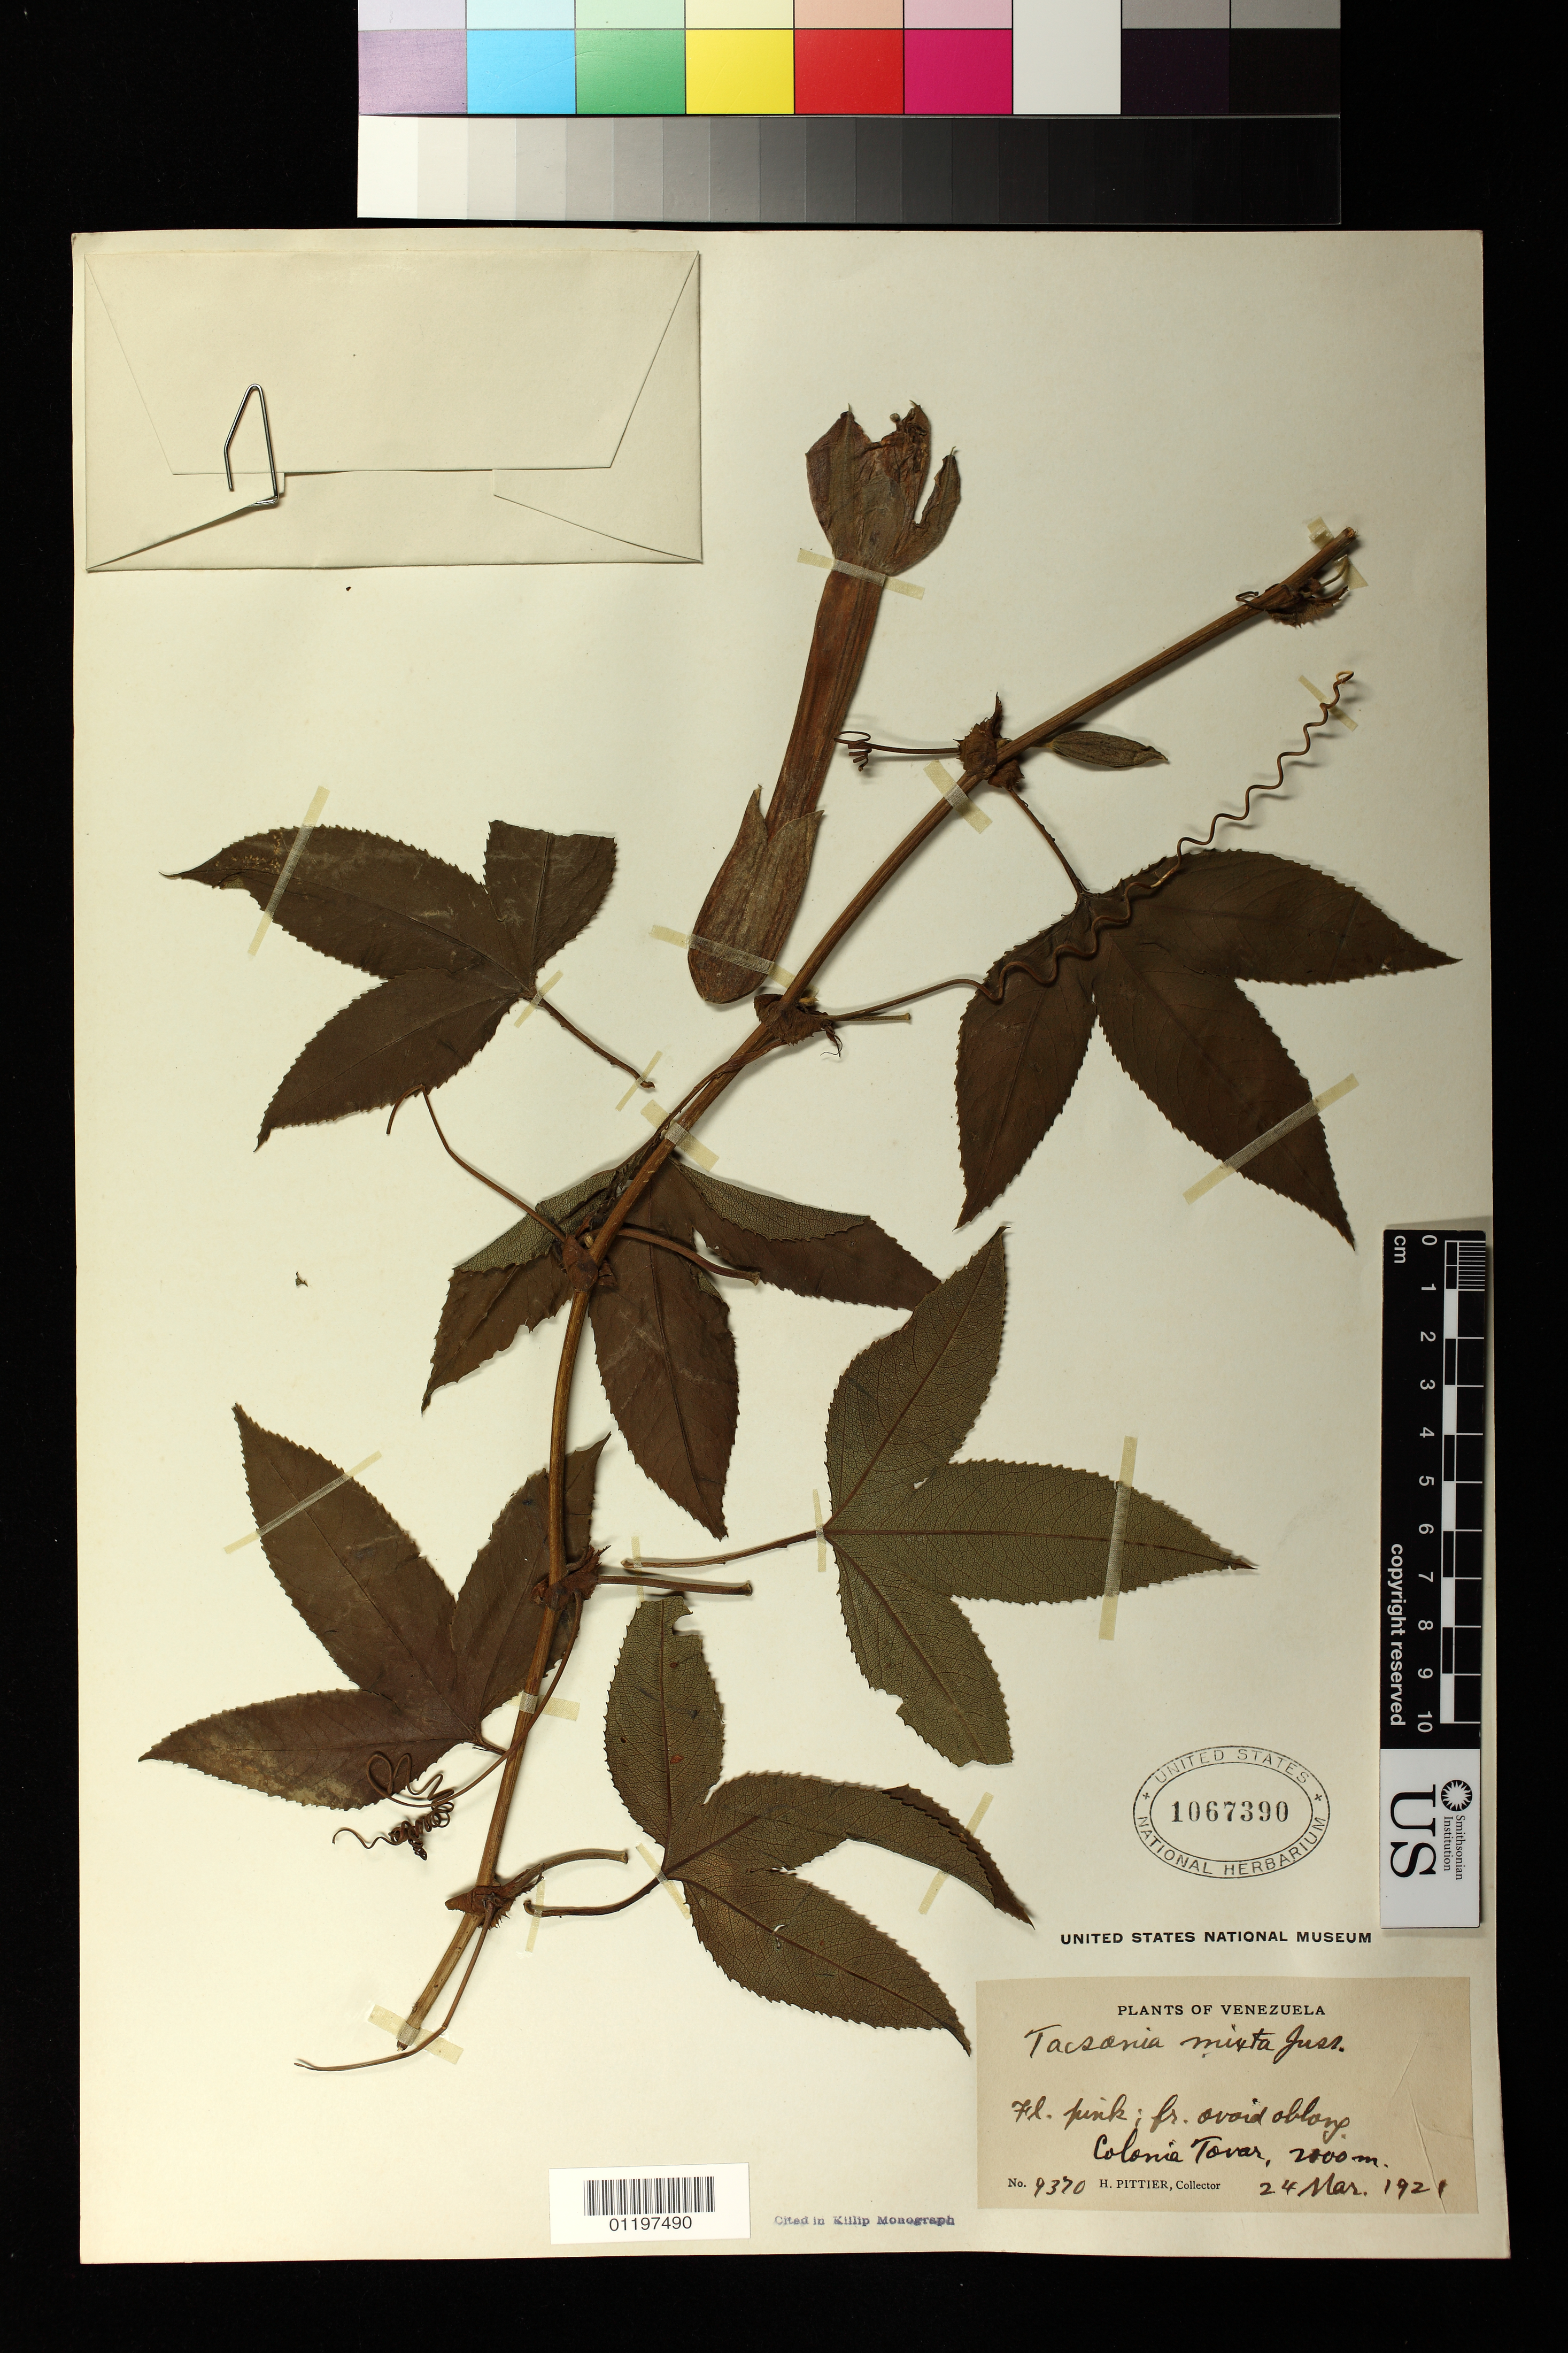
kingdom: Plantae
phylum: Tracheophyta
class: Magnoliopsida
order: Malpighiales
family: Passifloraceae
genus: Passiflora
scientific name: Passiflora mixta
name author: L. f.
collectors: H. F. Pittier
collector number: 9370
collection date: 1921-03-24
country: Venezuela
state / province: Aragua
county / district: Tovar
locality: Colonia Tovar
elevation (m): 2800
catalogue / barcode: US 1067390